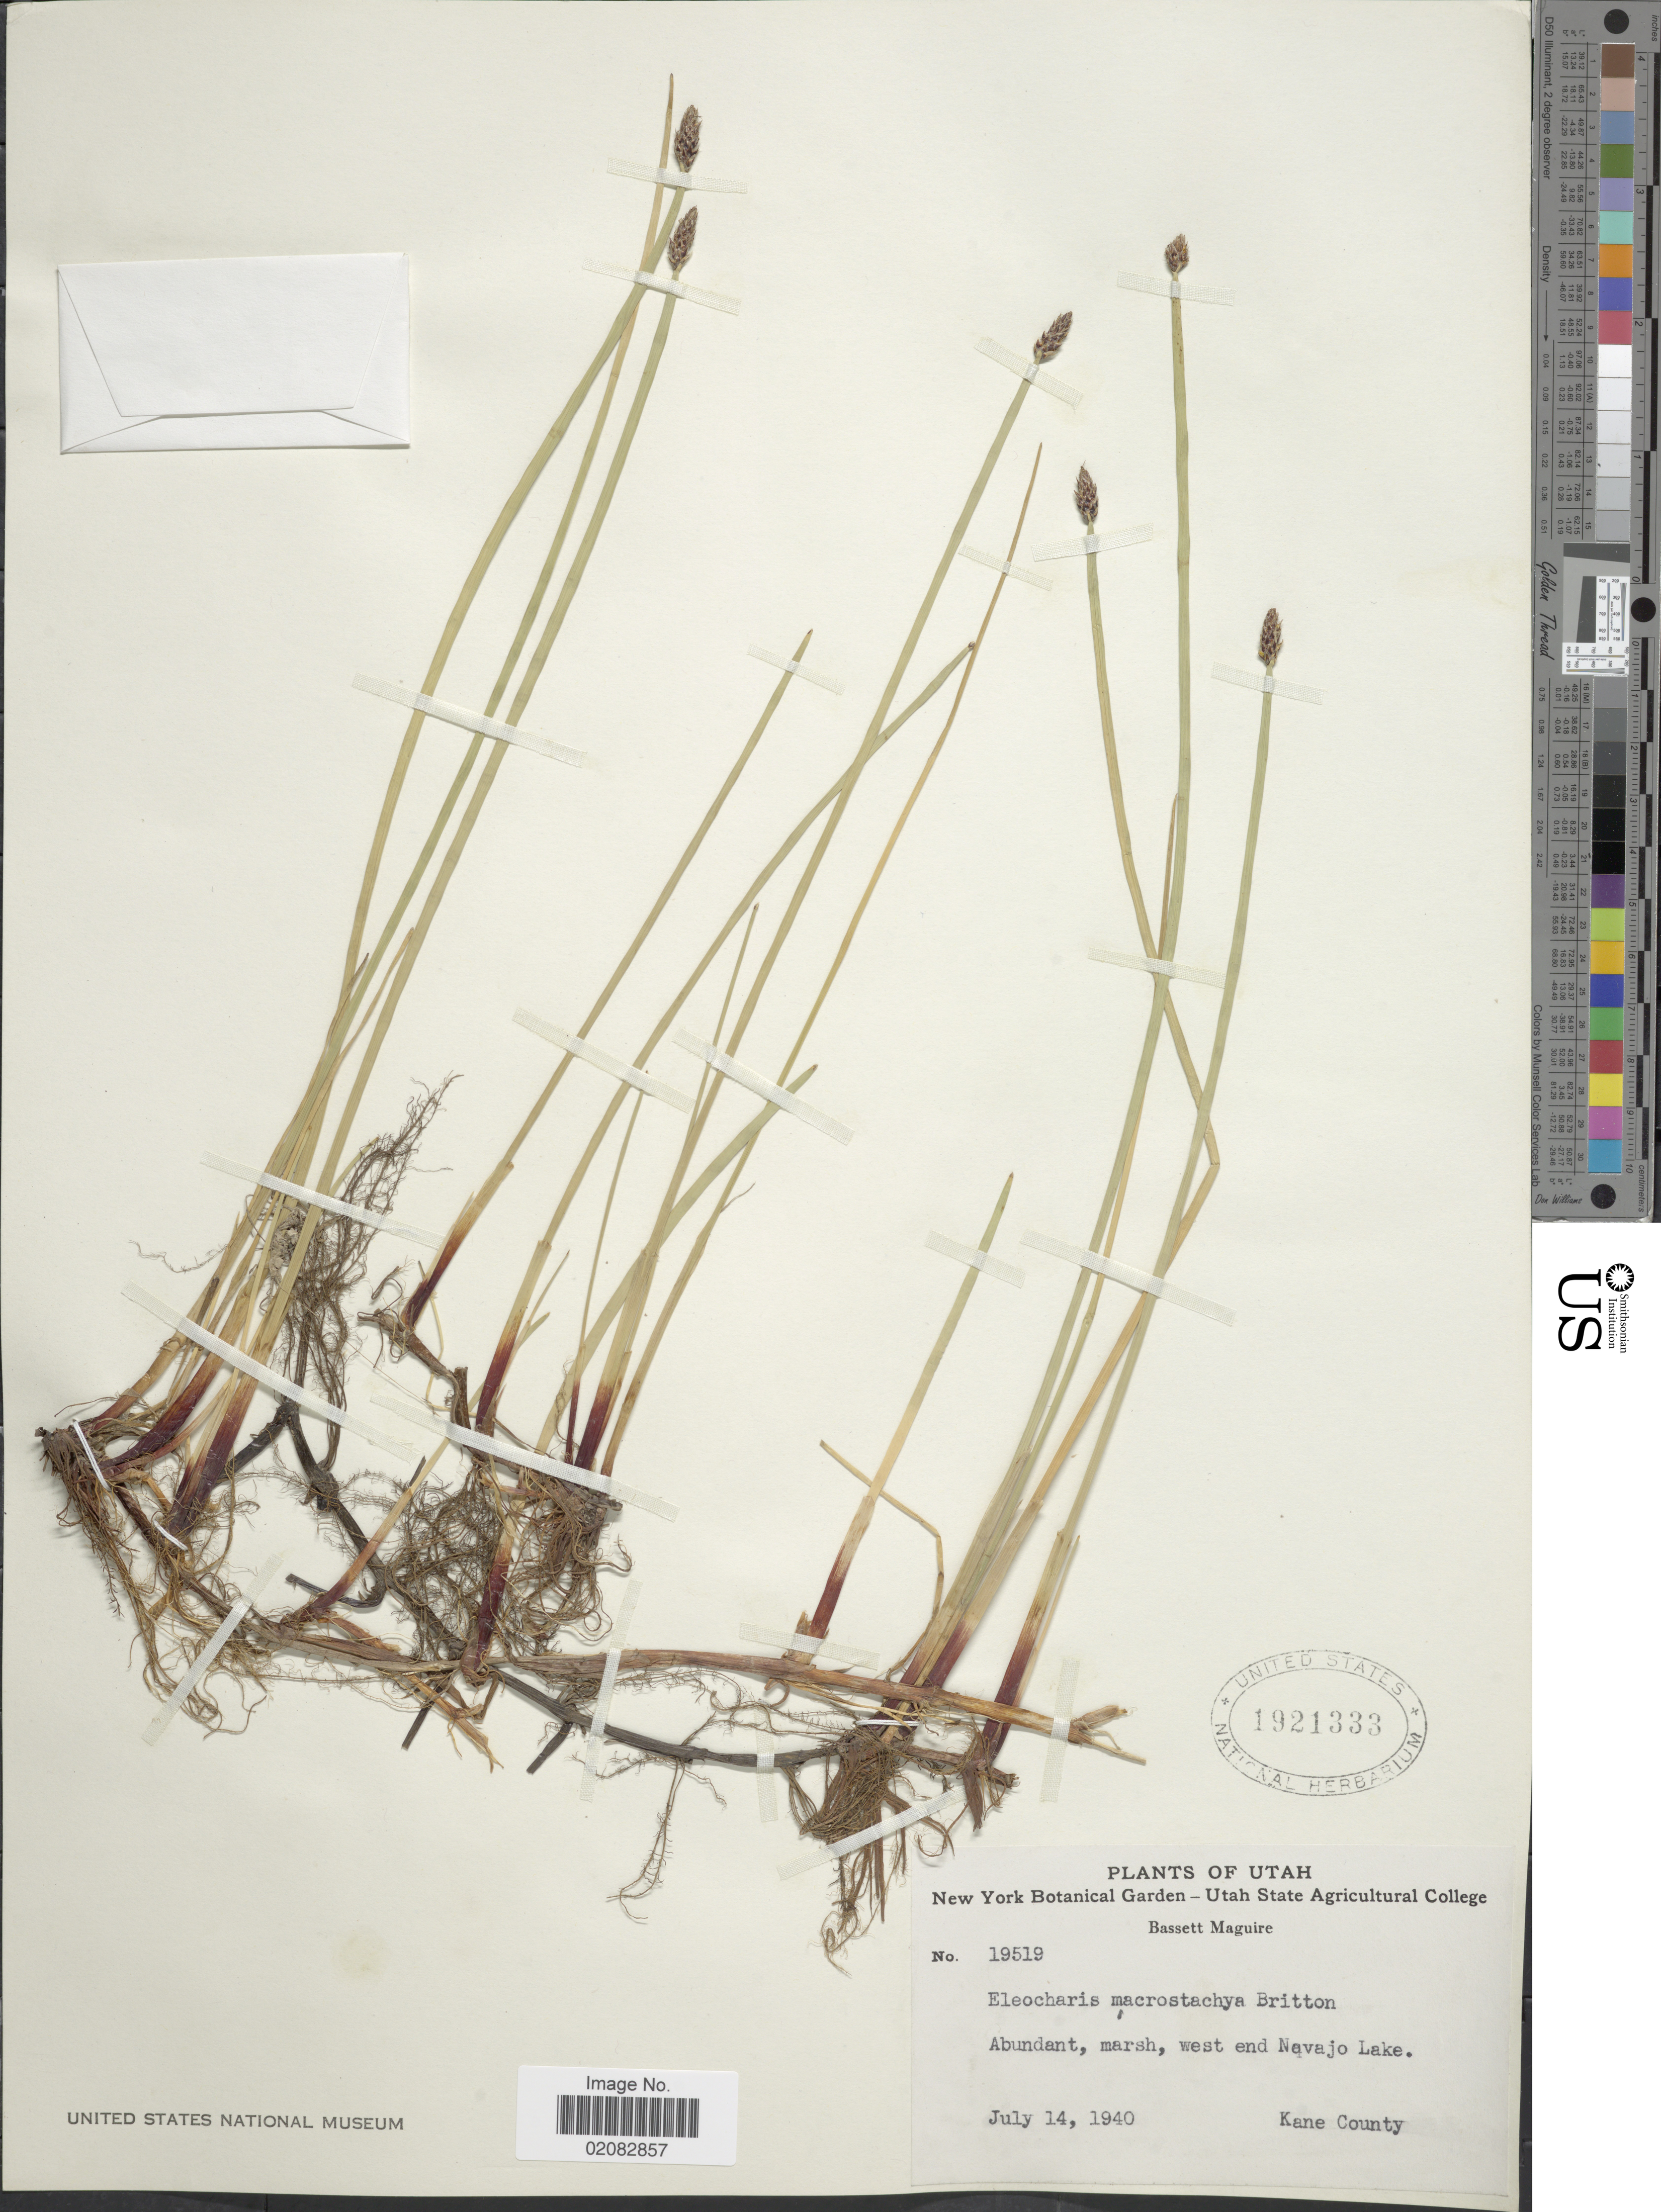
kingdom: Plantae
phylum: Tracheophyta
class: Liliopsida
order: Poales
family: Cyperaceae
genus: Eleocharis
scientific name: Eleocharis macrostachya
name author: Britton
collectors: B. Maguire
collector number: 19519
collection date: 1940-07-14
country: United States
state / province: Utah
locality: West end Navajo Lake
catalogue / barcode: US 1921333